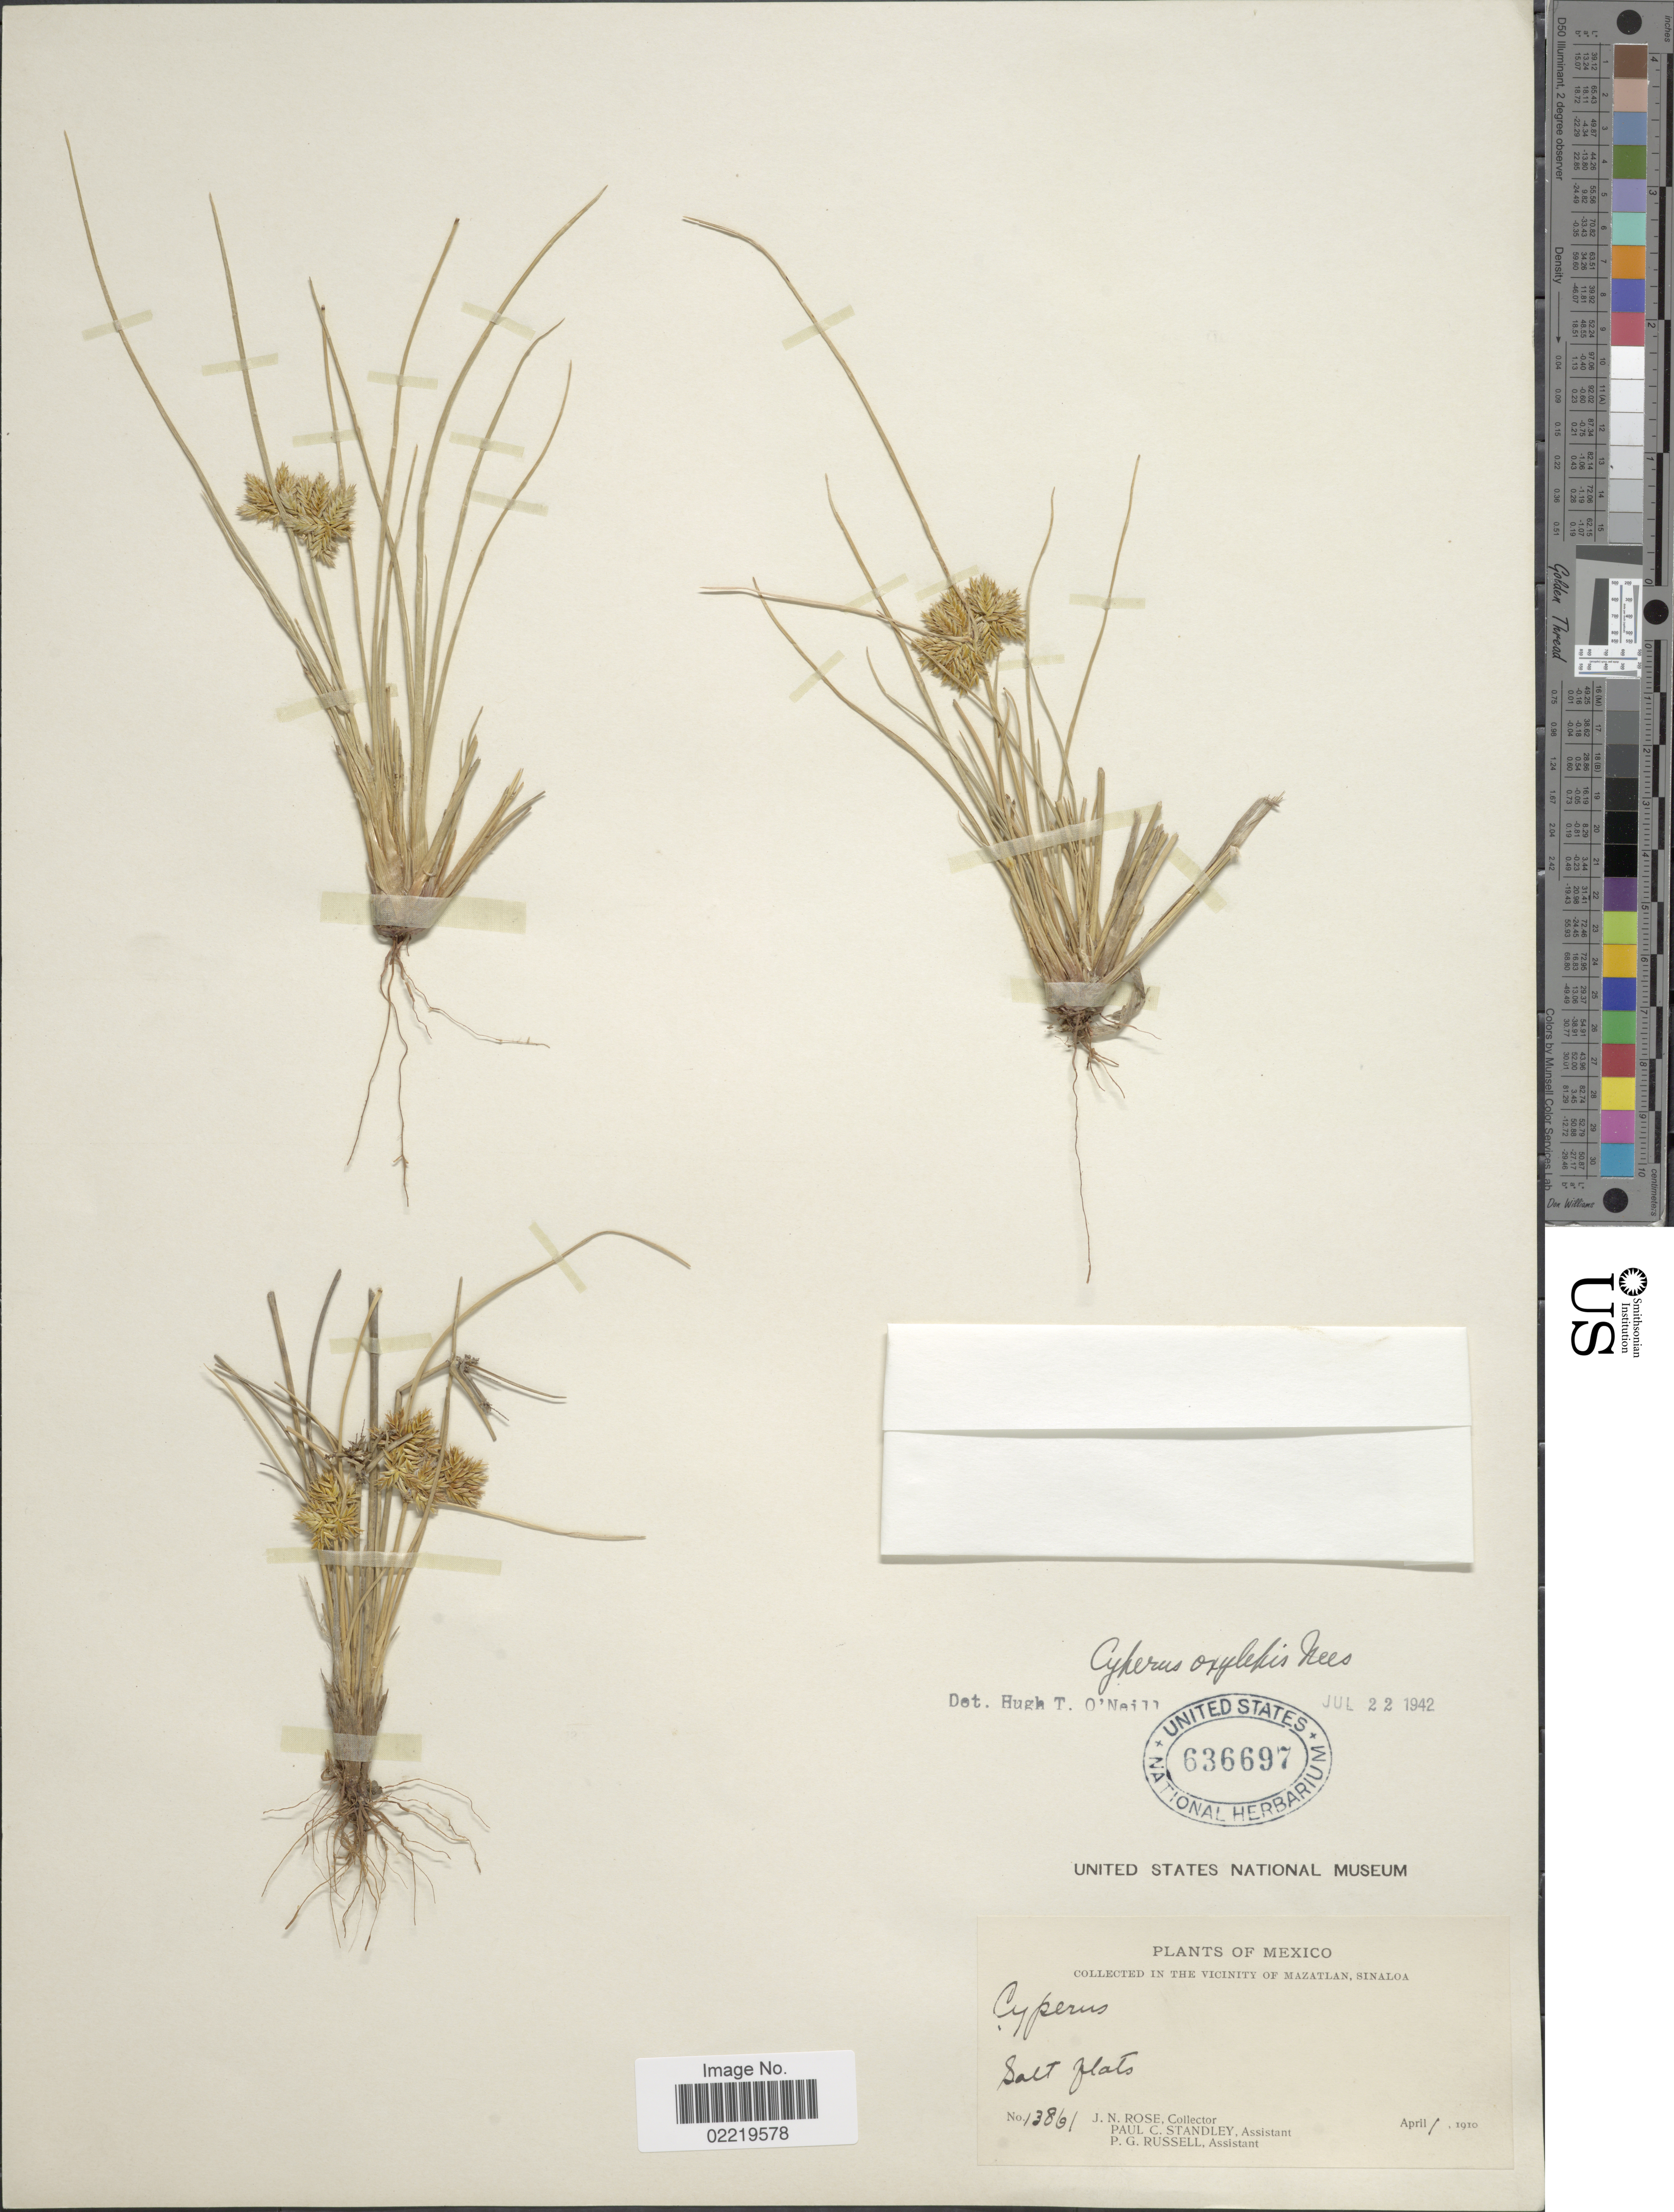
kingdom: Plantae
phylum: Tracheophyta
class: Liliopsida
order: Poales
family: Cyperaceae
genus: Cyperus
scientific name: Cyperus oxylepis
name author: Nees ex Steud.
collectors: J. N. Rose, P. C. Standley & P. G. Russell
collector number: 13861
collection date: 1910-04-01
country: Mexico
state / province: Sinaloa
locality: In the vicinity of Mazatlan, salt flats.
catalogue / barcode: US 636697